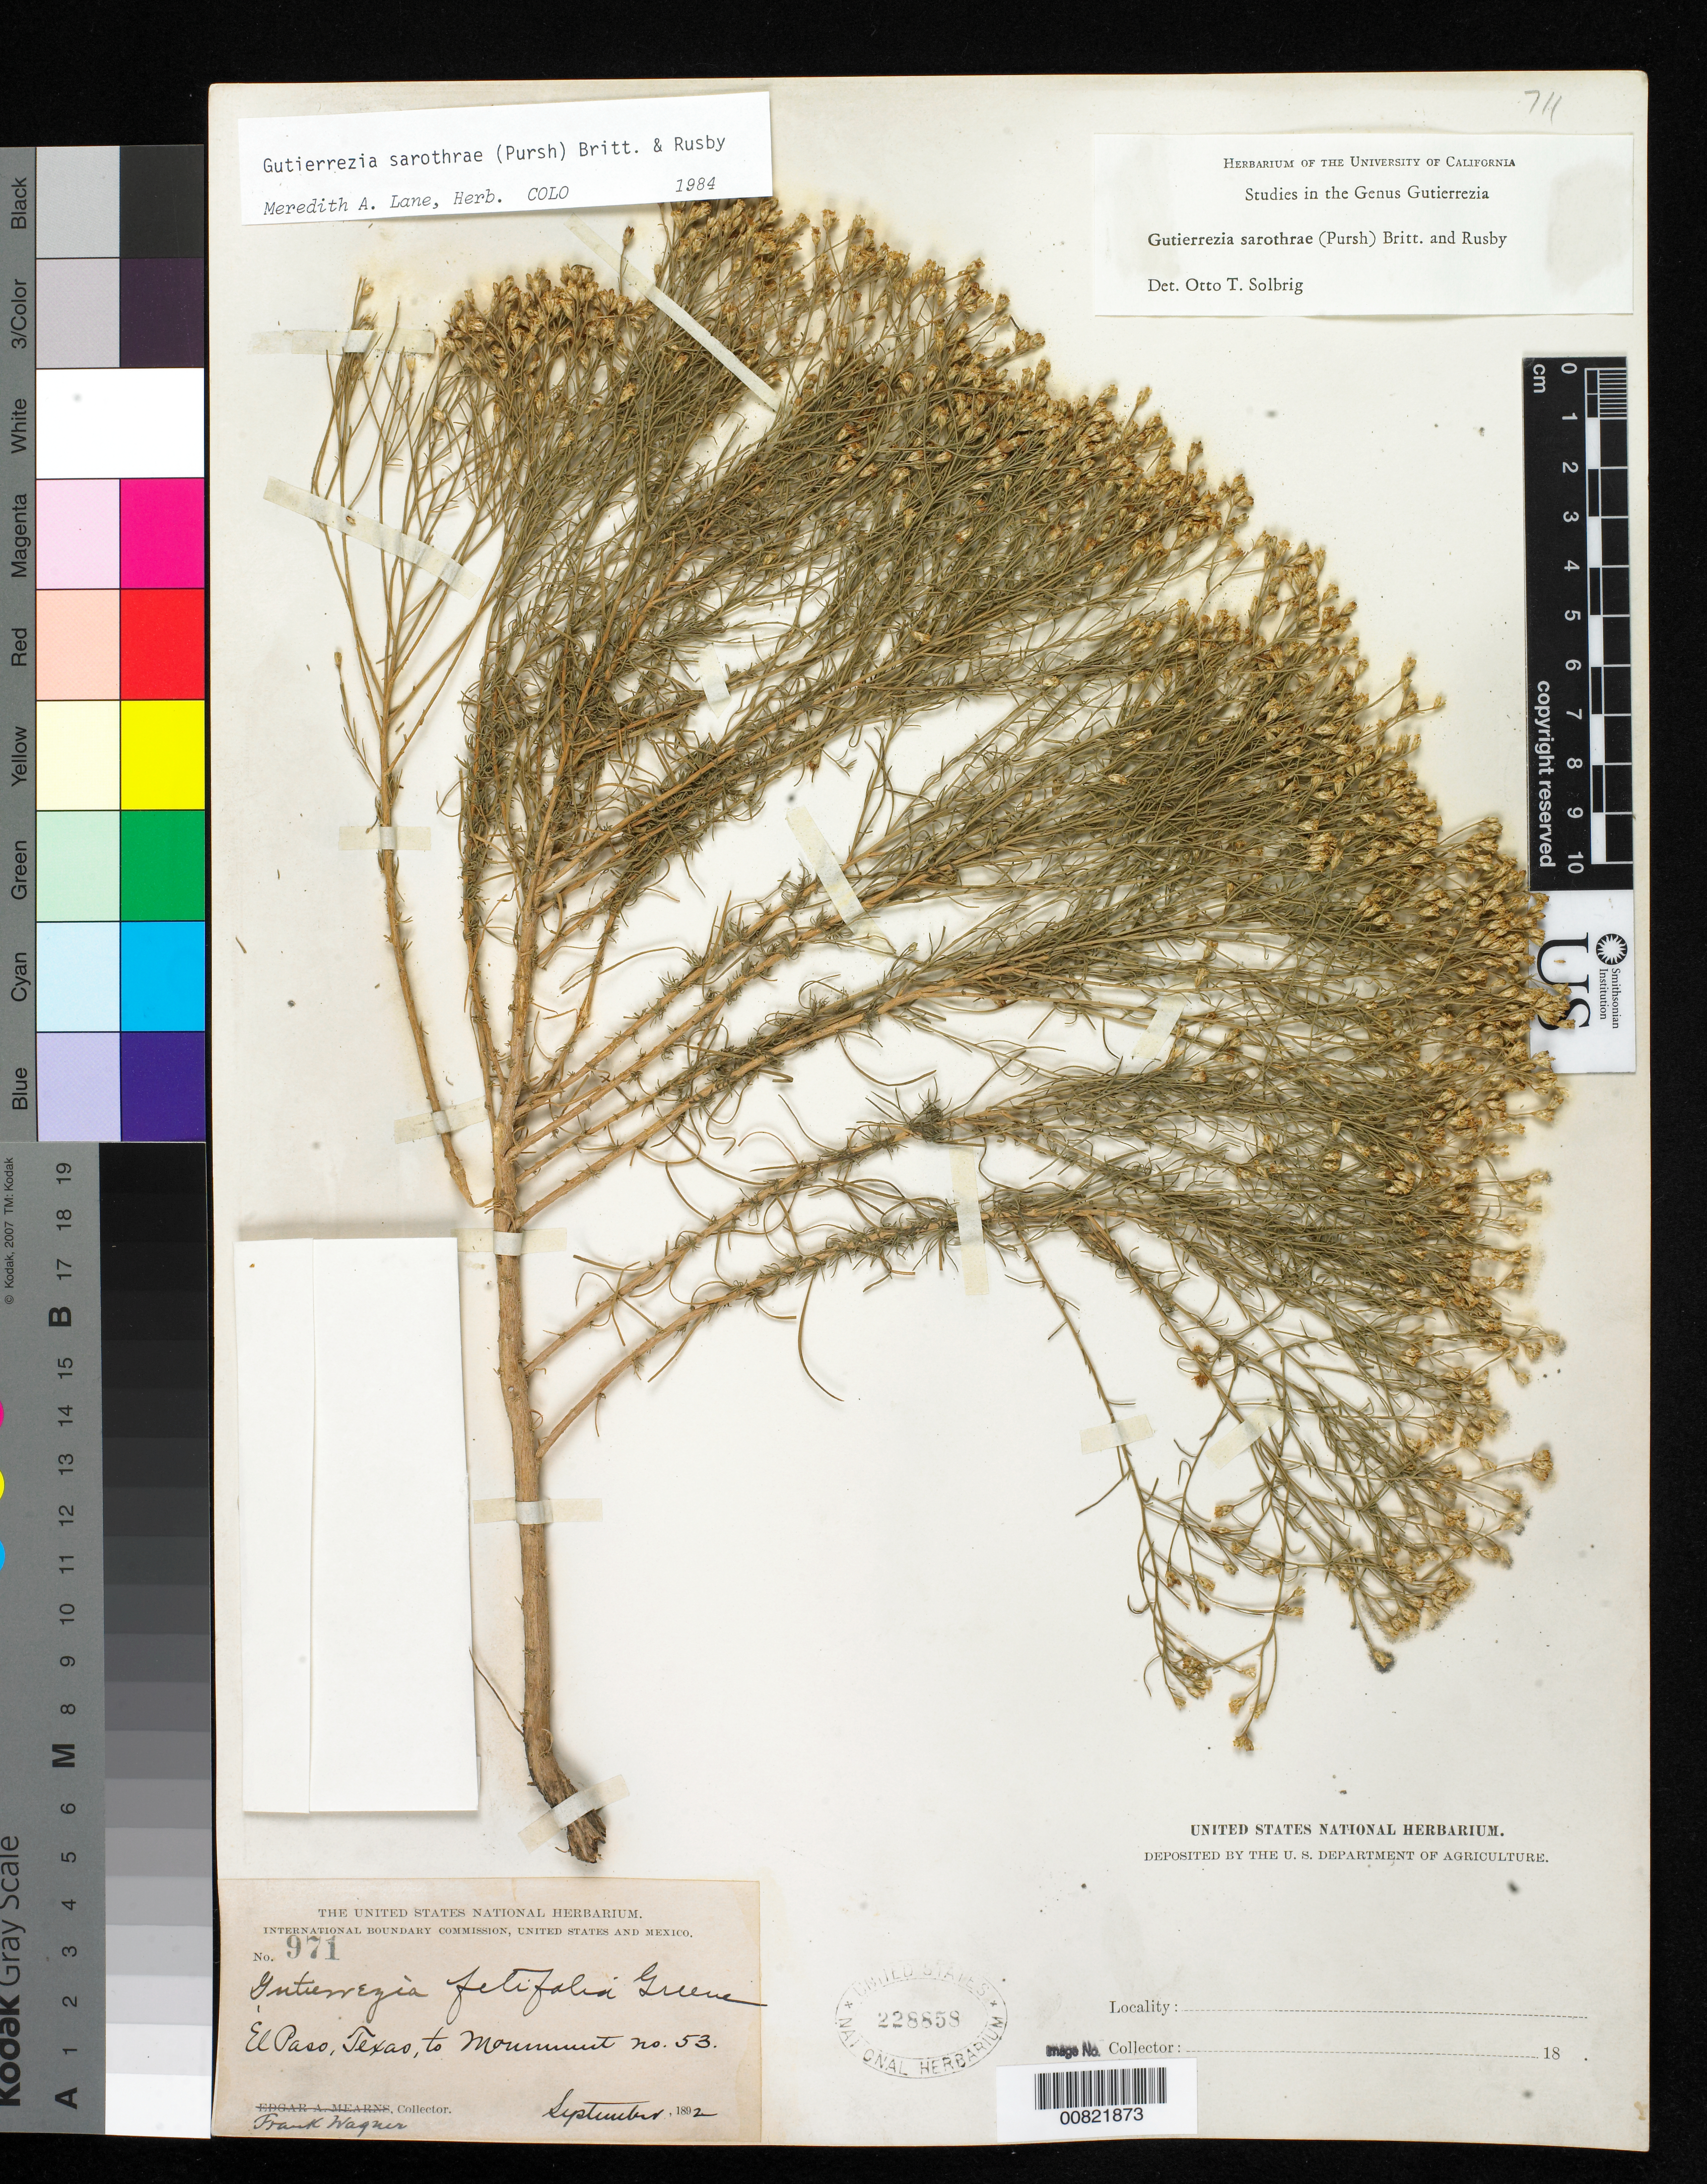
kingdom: Plantae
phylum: Tracheophyta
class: Magnoliopsida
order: Asterales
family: Asteraceae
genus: Gutierrezia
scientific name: Gutierrezia sarothrae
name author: (Pursh) Britton & Rusby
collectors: F. Wagner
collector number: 971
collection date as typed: Sep 1892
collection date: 1892-09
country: United States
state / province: Texas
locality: El Paso Texas, to Monument no. 53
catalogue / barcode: US 228858